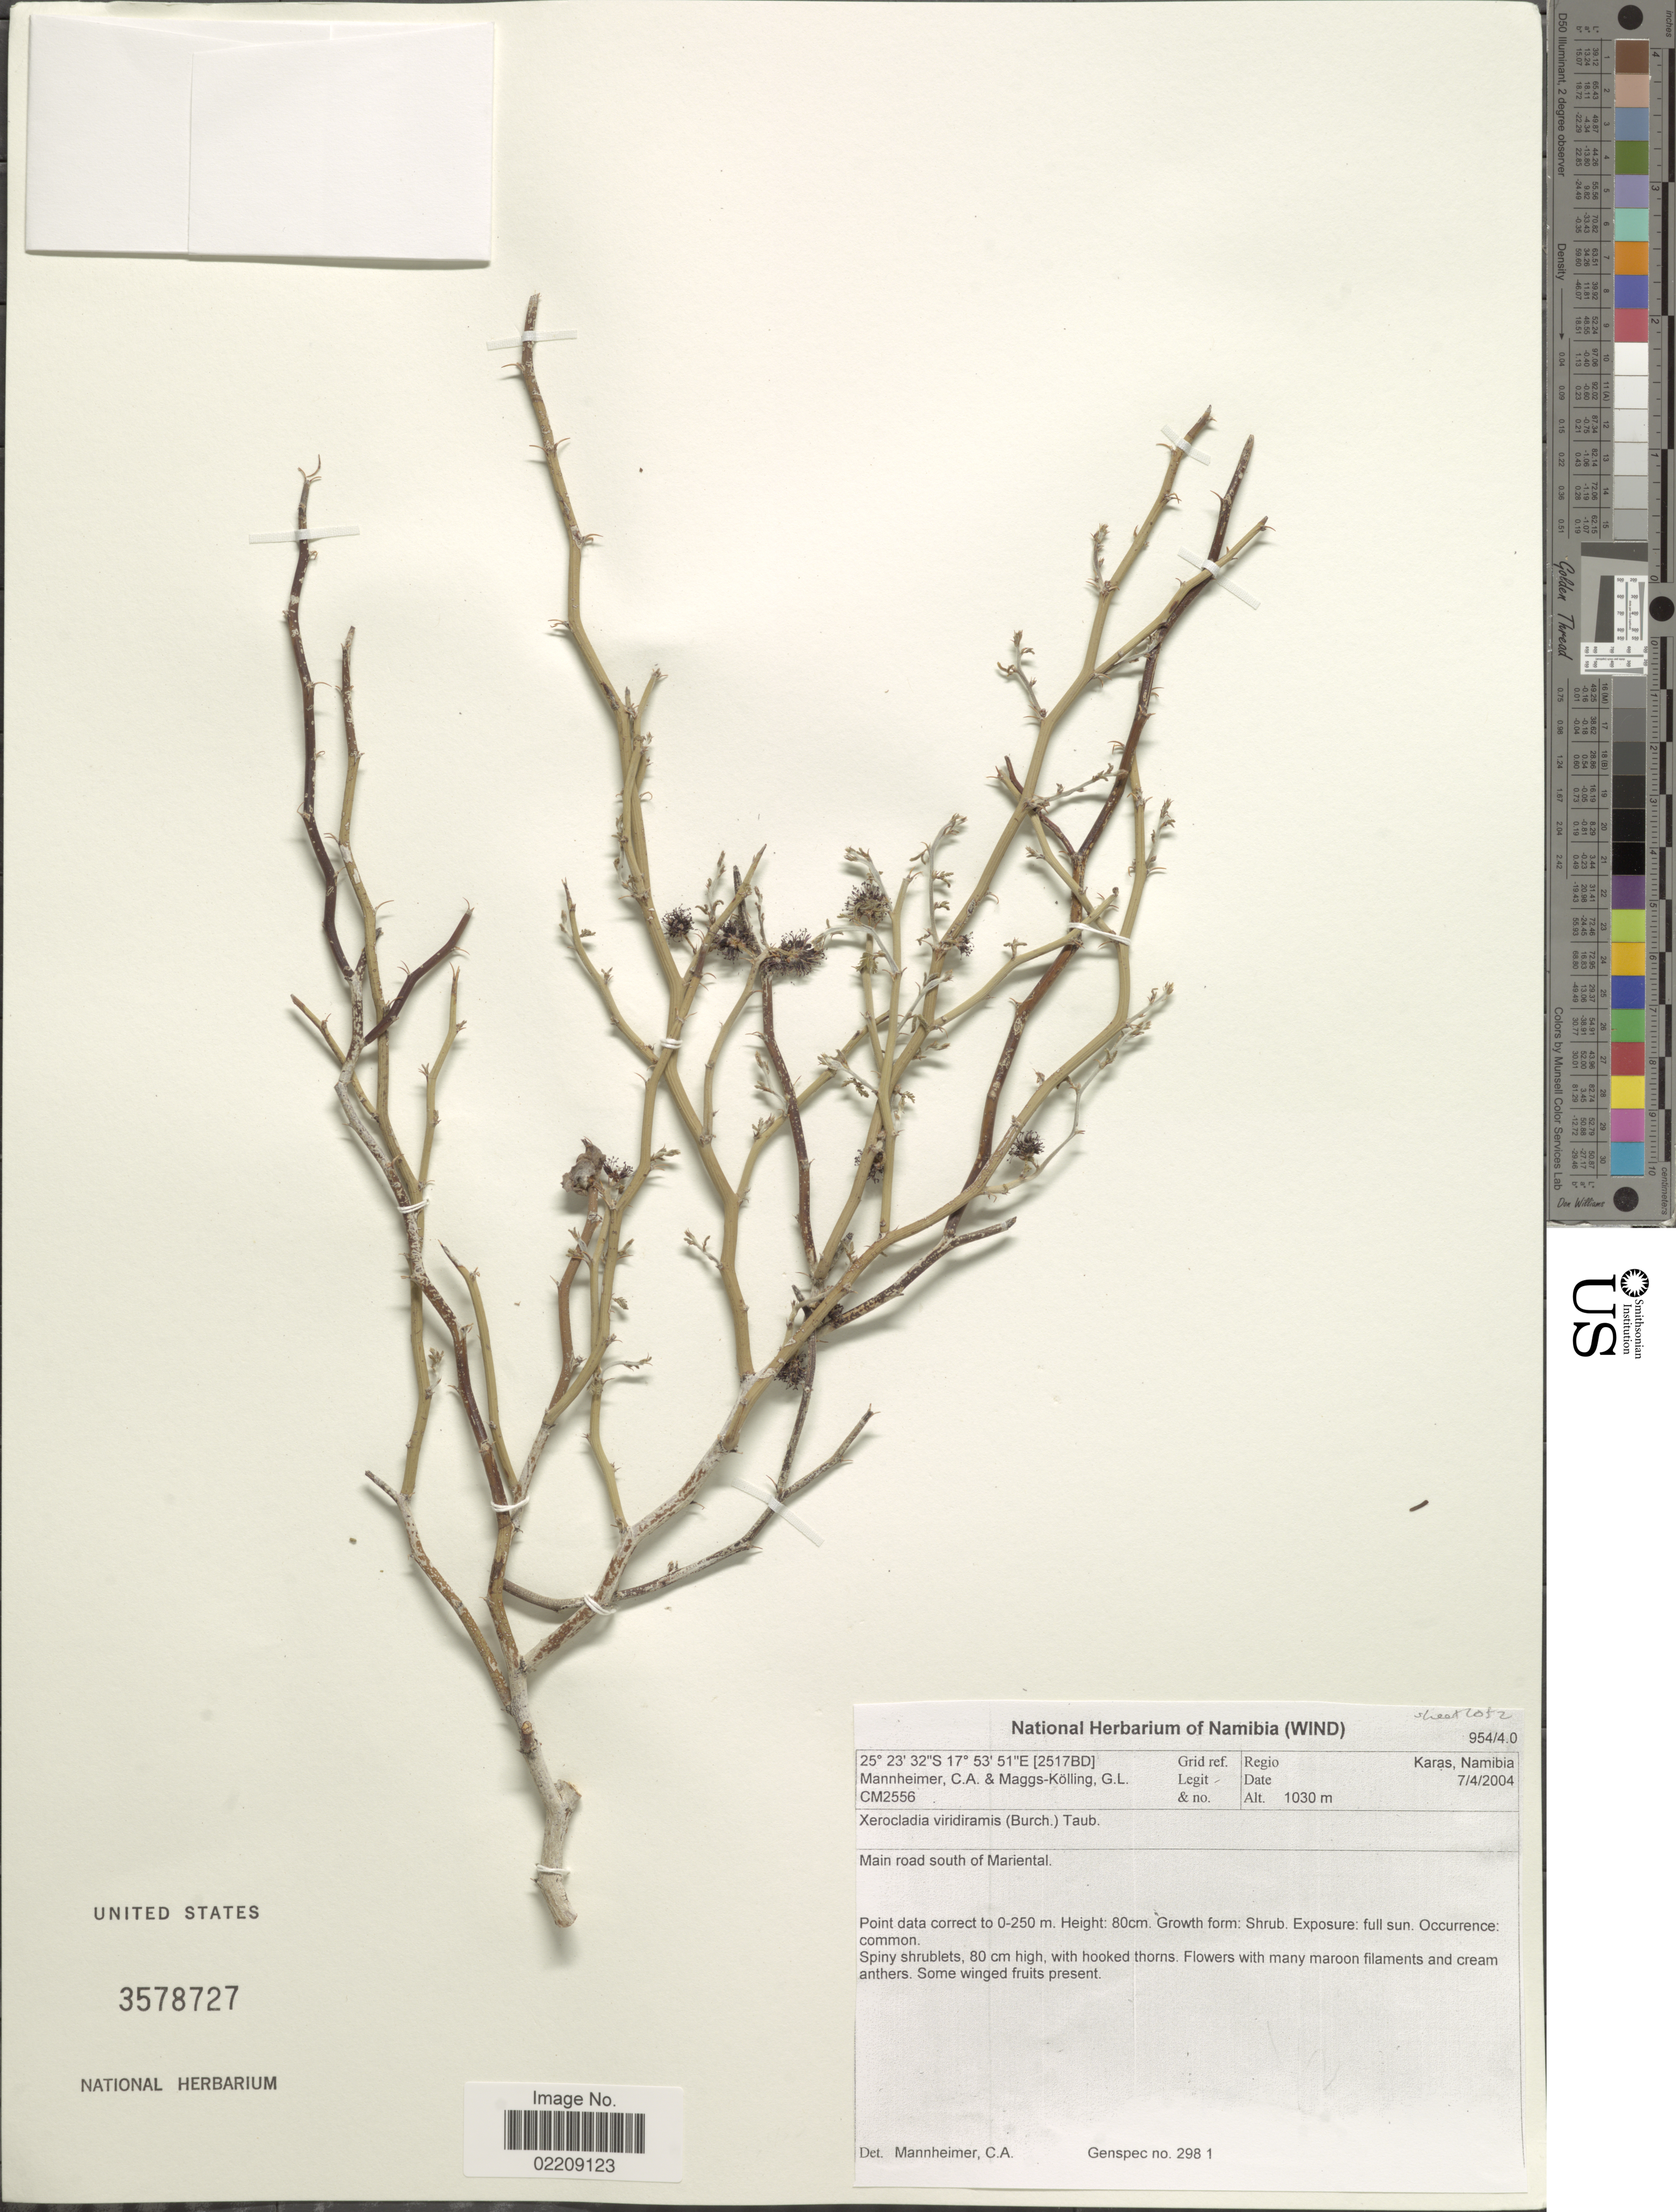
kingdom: Plantae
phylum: Tracheophyta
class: Magnoliopsida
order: Fabales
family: Fabaceae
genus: Xerocladia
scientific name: Xerocladia viridiramis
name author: (Burch.) Taub.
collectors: C. A. Mannheimer & G. L. Maggs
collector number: CM2556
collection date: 2004-04-07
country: Namibia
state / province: Karas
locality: Regio Karas, Main road south of Mariental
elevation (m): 1030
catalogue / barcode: US 3578727